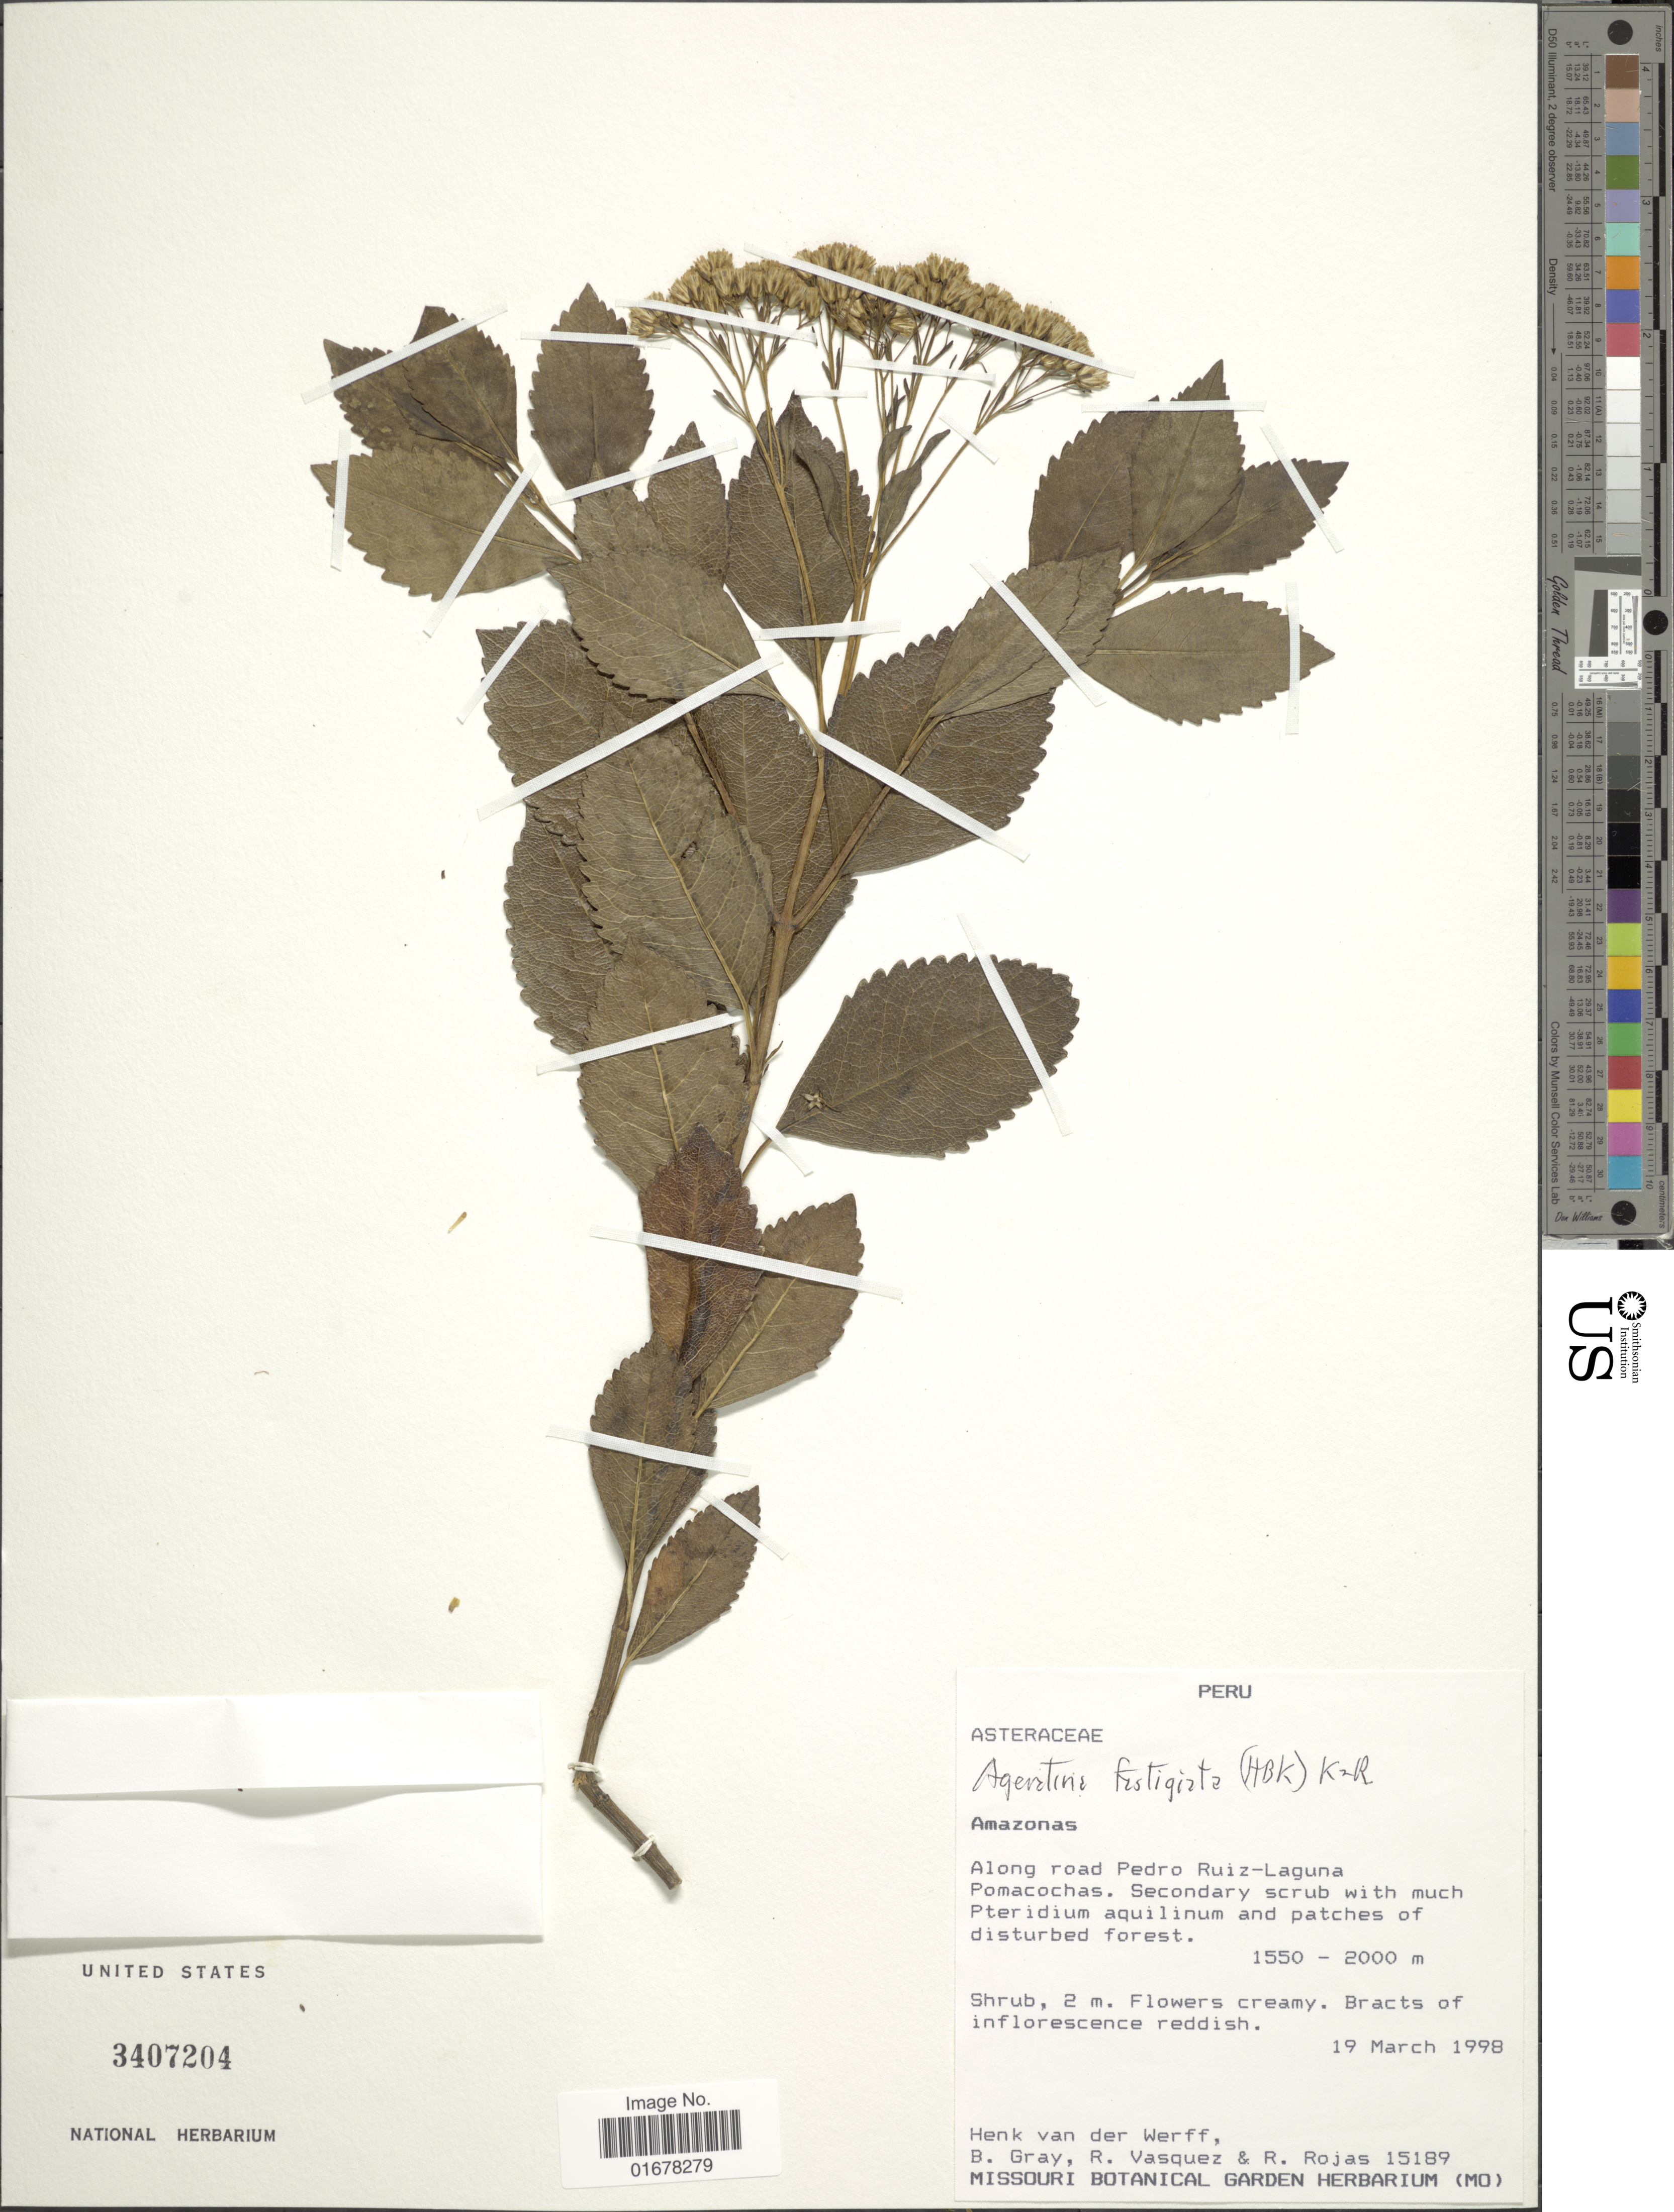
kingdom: Plantae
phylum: Tracheophyta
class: Magnoliopsida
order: Asterales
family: Asteraceae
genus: Ageratina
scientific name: Ageratina exserto-venosa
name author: (Klatt) R.M. King & H. Rob.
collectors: H. van der Werff, B. Gray, R. Vasquez & R. Rojas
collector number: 15189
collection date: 1998-03-19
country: Peru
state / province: Amazonas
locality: Amazonas, Along road Pedro Ruiz - Laguna Pomacochas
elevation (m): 1550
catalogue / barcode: US 3407204